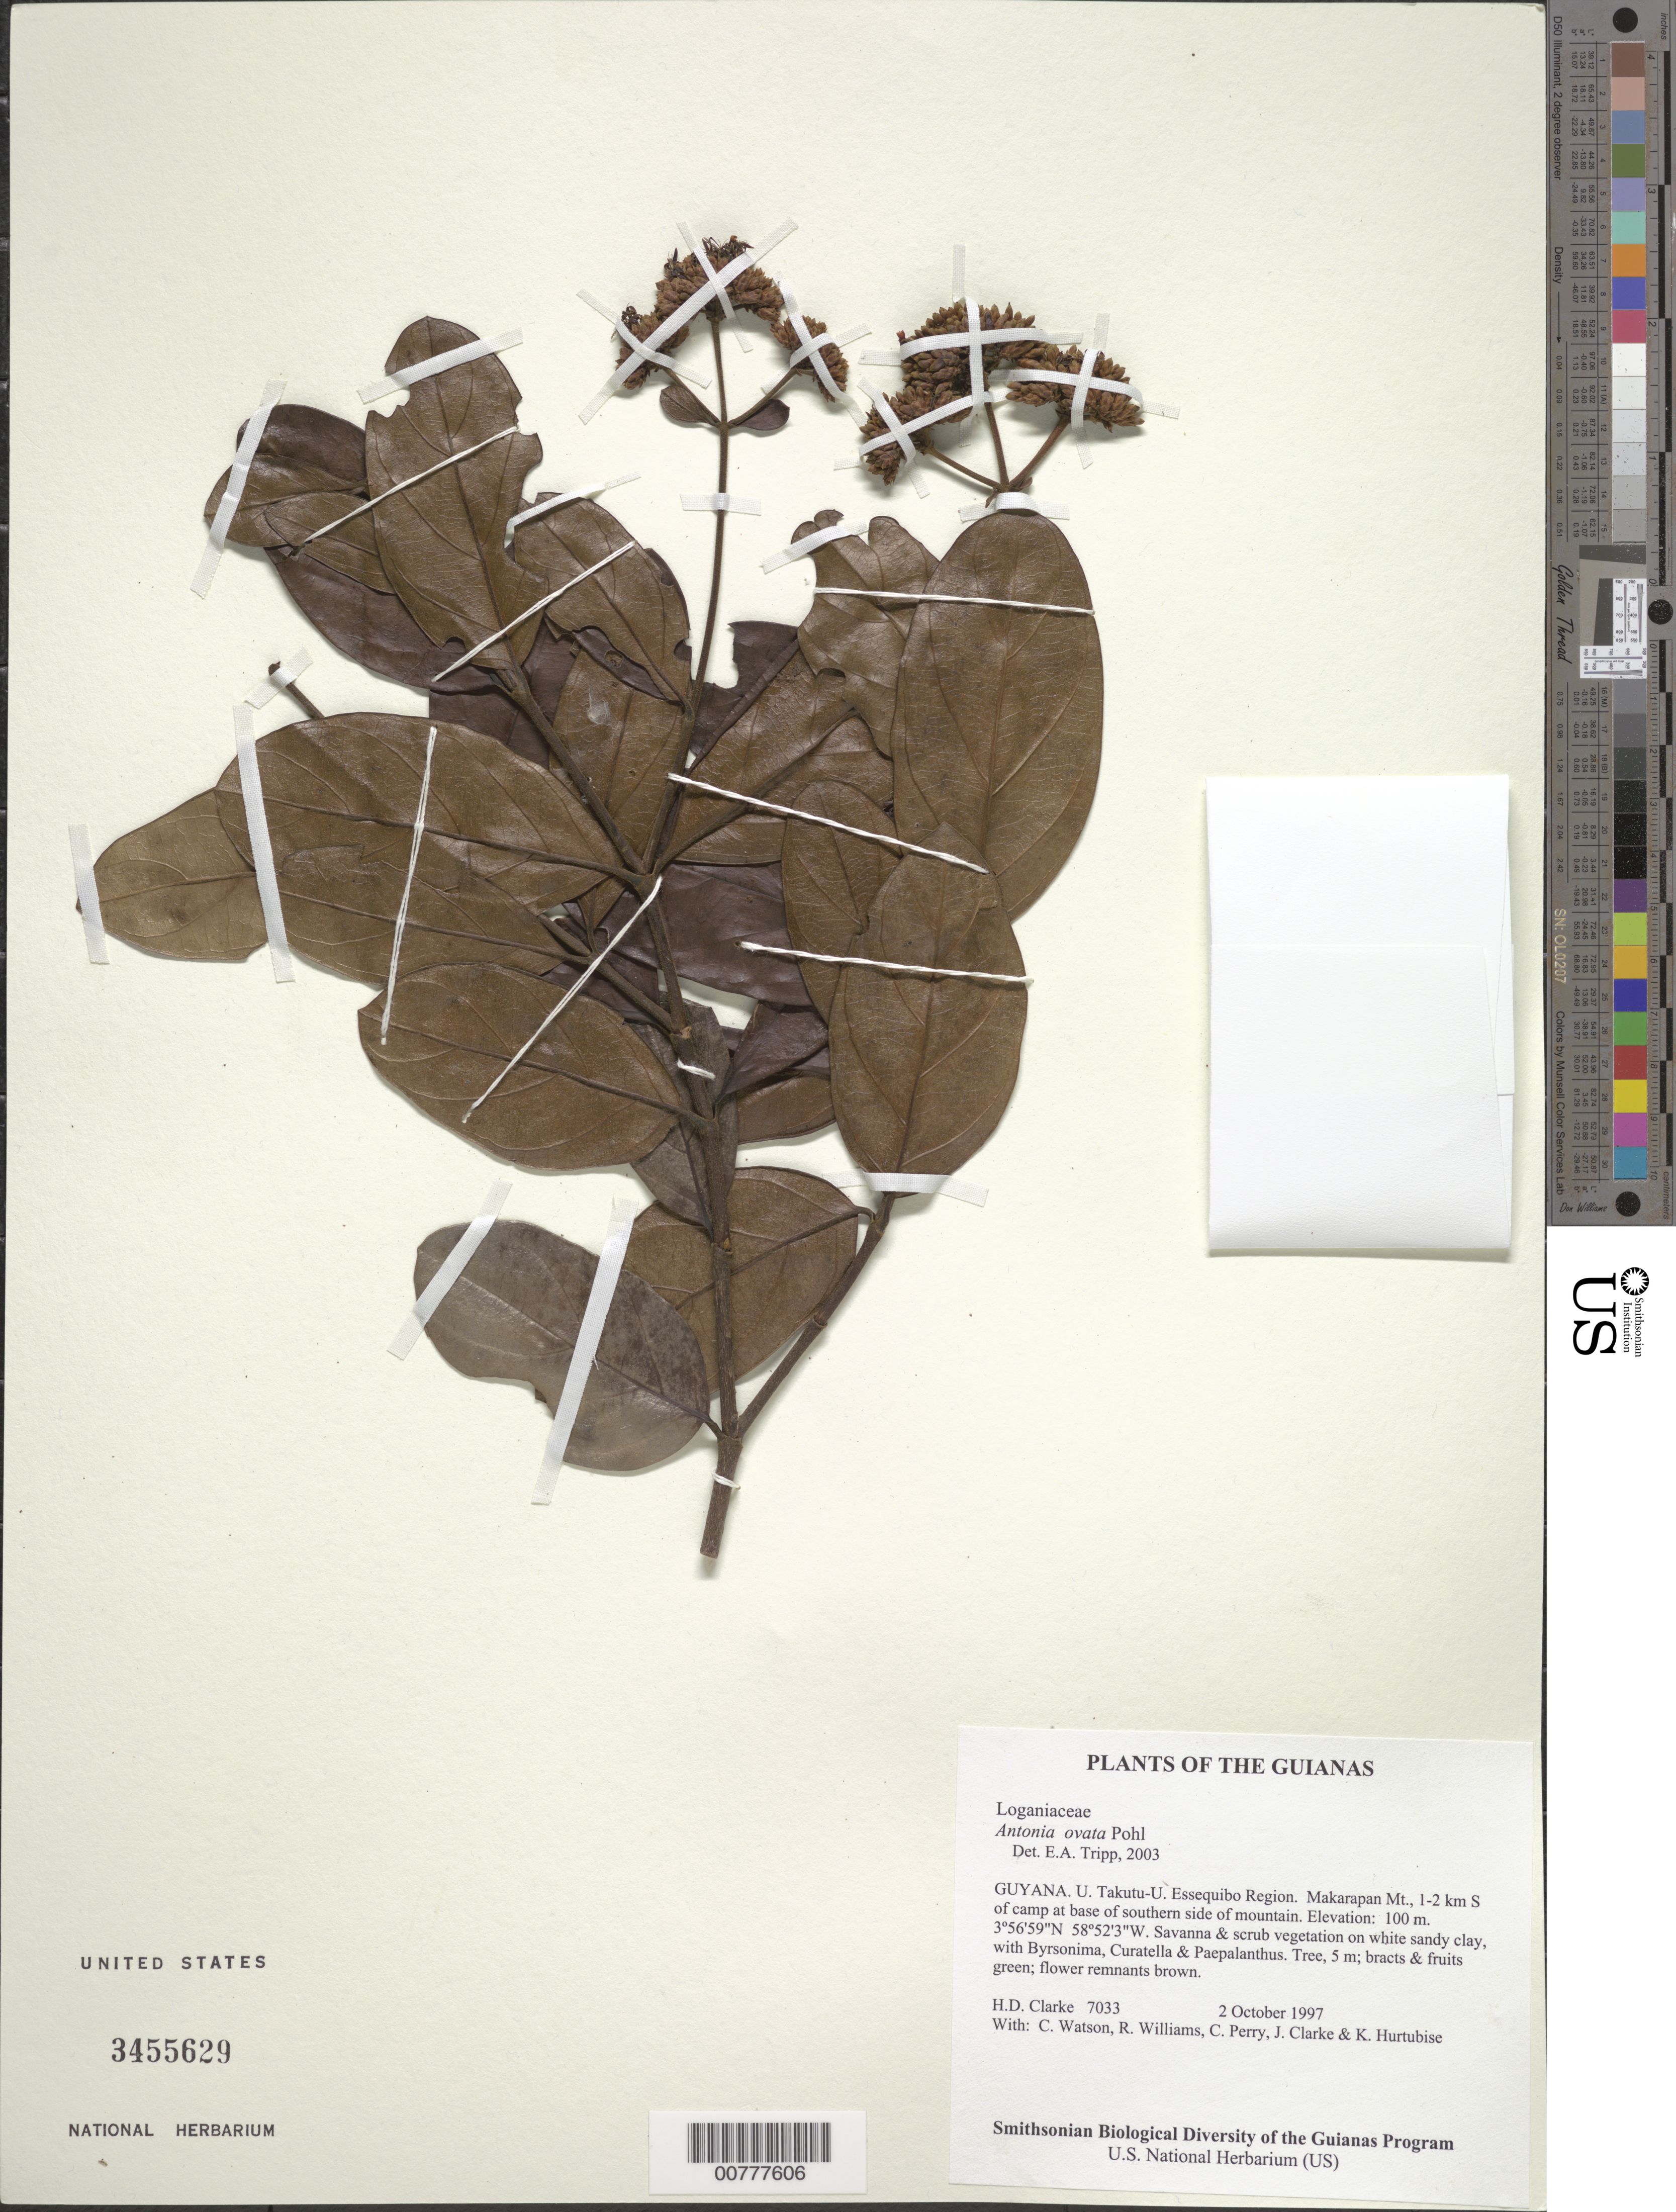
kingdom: Plantae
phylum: Tracheophyta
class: Magnoliopsida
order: Gentianales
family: Loganiaceae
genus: Antonia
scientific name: Antonia ovata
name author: Pohl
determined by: Tripp, Erin A.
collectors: H. D. Clarke, C. Watson, R. Williams, C. Perry, J. Clarke & K. Hurtubise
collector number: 7033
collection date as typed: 2 October 1997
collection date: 1997-10-02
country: Guyana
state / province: U. Takutu-U. Essequibo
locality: Makarapan Mt., 1-2 km S of camp at base of southern side of mountain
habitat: Savanna & scrub vegetation on white sandy clay, with Byrsonima, Curatella & Paepalanthus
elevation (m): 100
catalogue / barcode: US 3455629